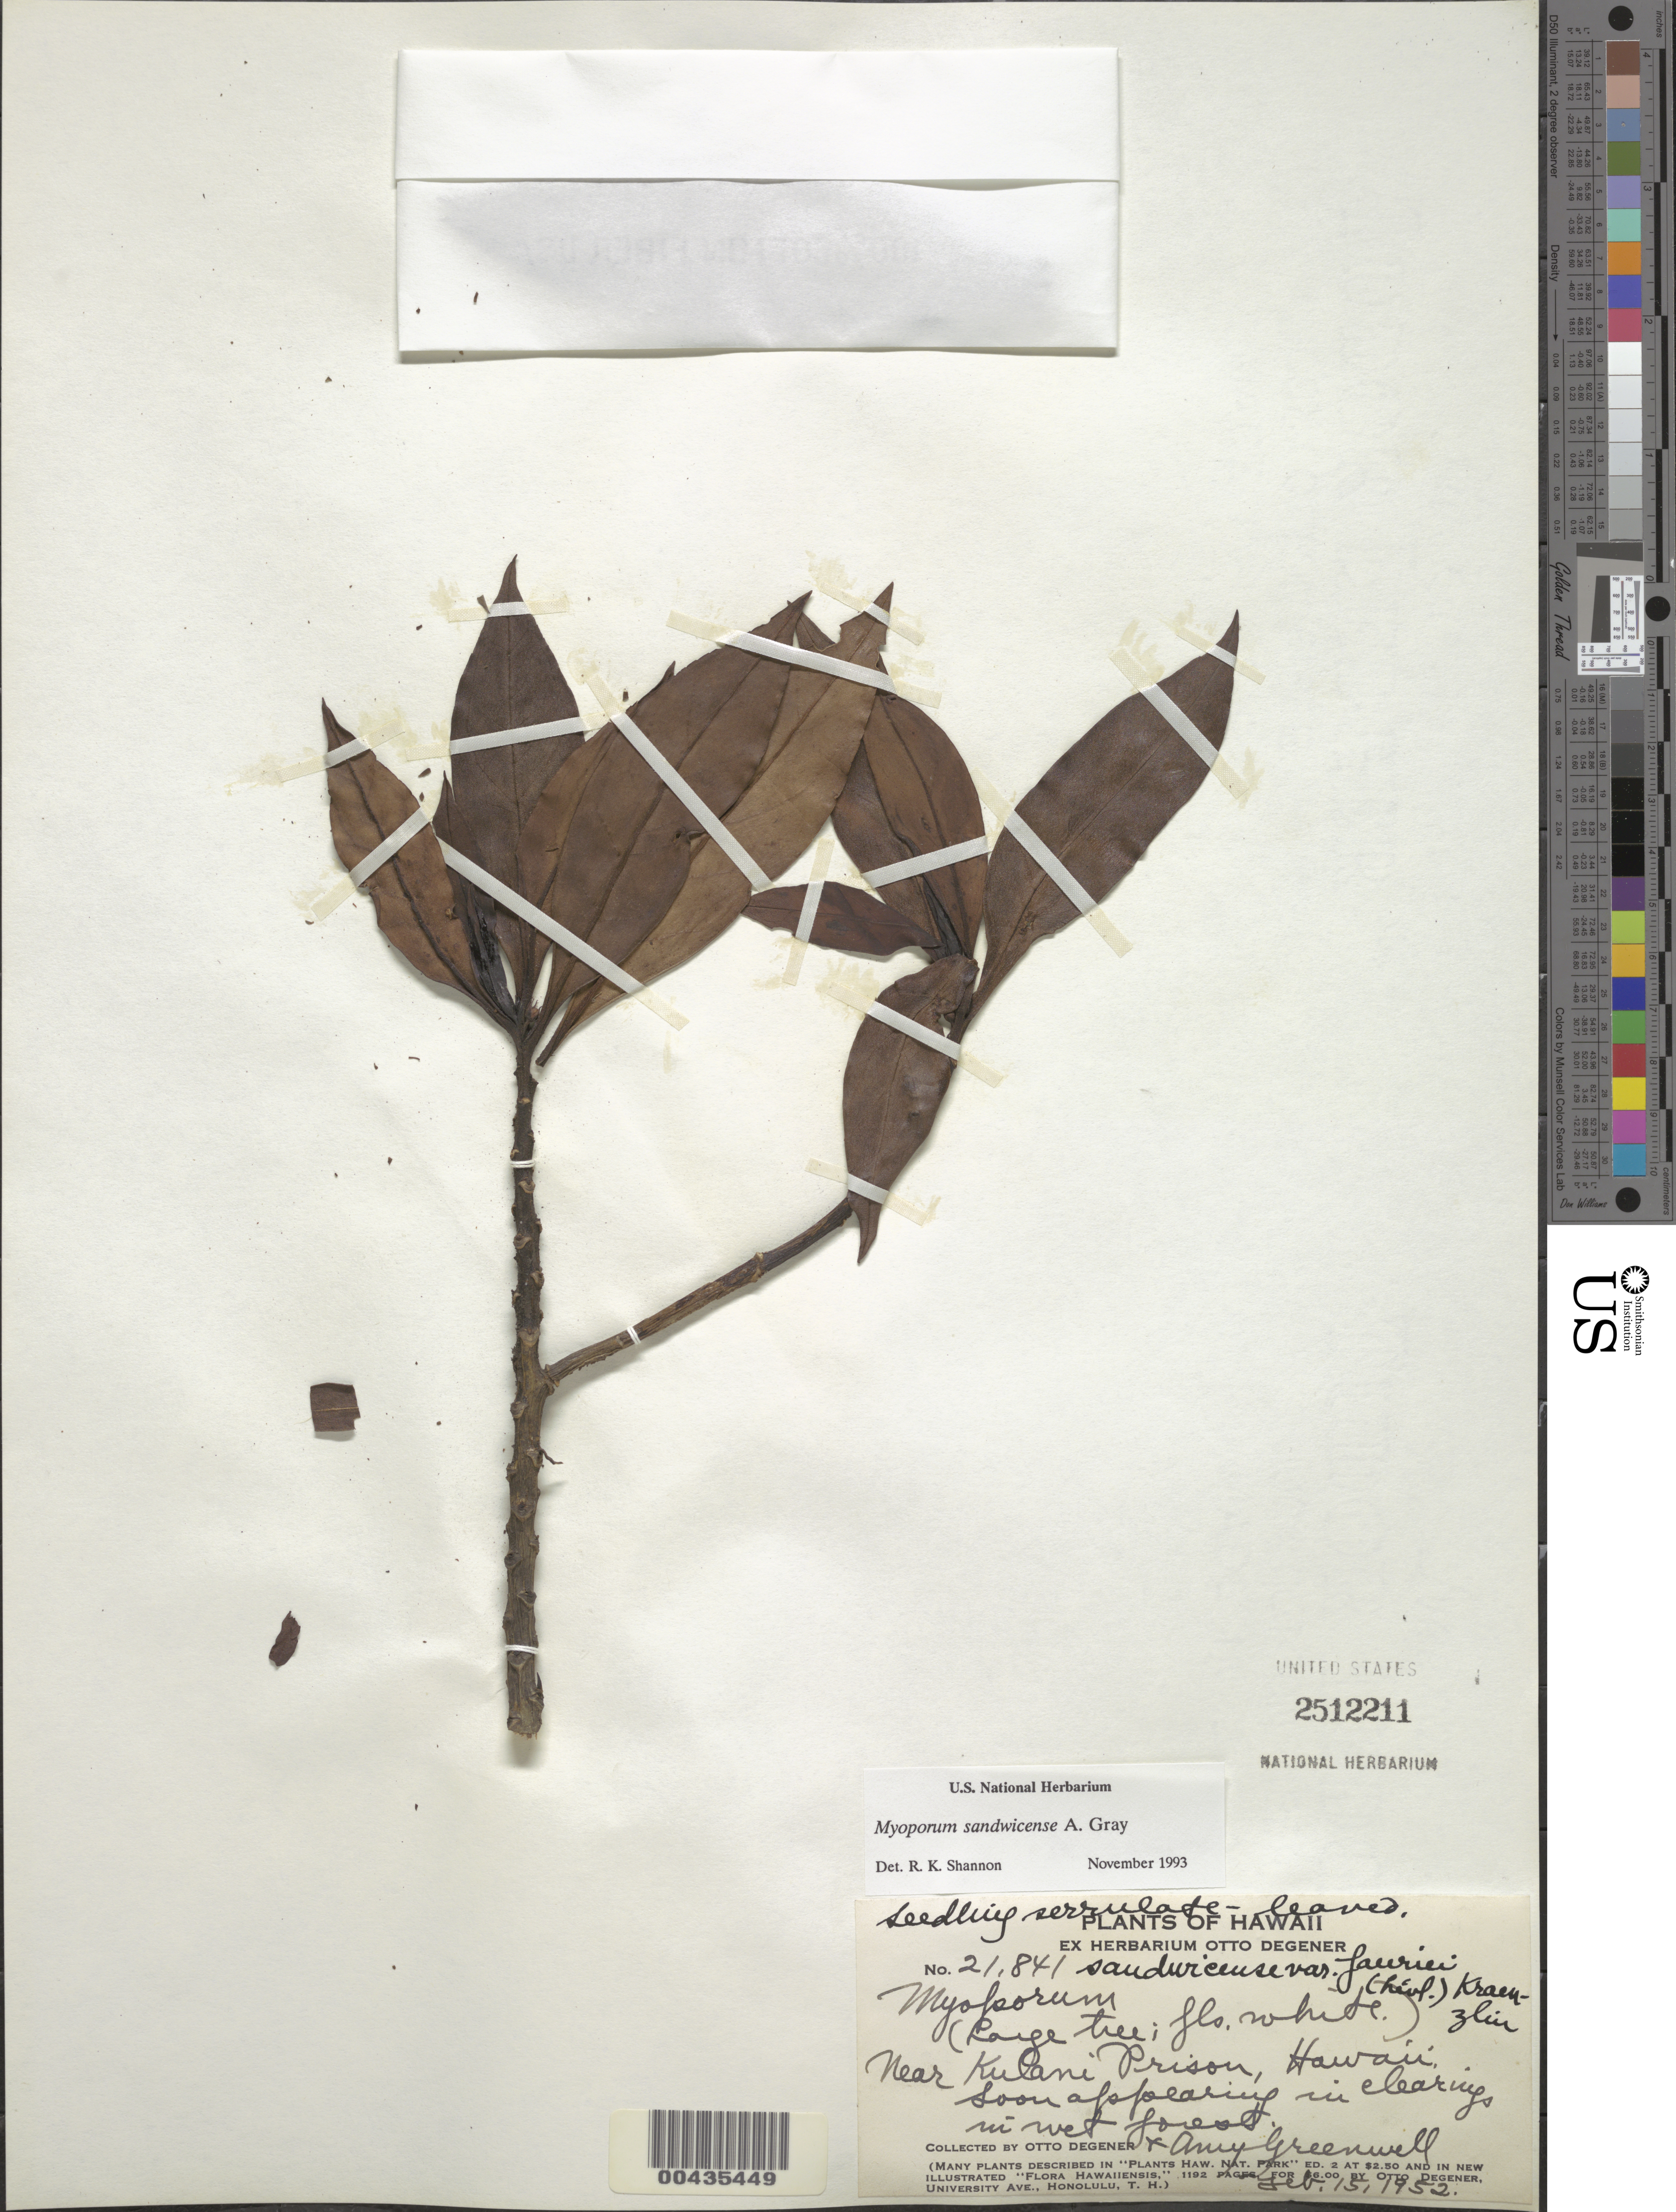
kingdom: Plantae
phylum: Tracheophyta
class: Magnoliopsida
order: Lamiales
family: Scrophulariaceae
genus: Myoporum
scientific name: Myoporum sandwicense subsp. sandwicense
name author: A. Gray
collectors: O. Degener & A. B. Greenwell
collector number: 21841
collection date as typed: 15 Feb 1952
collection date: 1952-02-15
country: United States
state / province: Hawaii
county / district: Hawaii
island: Hawaii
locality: Near Kulani Prison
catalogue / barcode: US 2512211